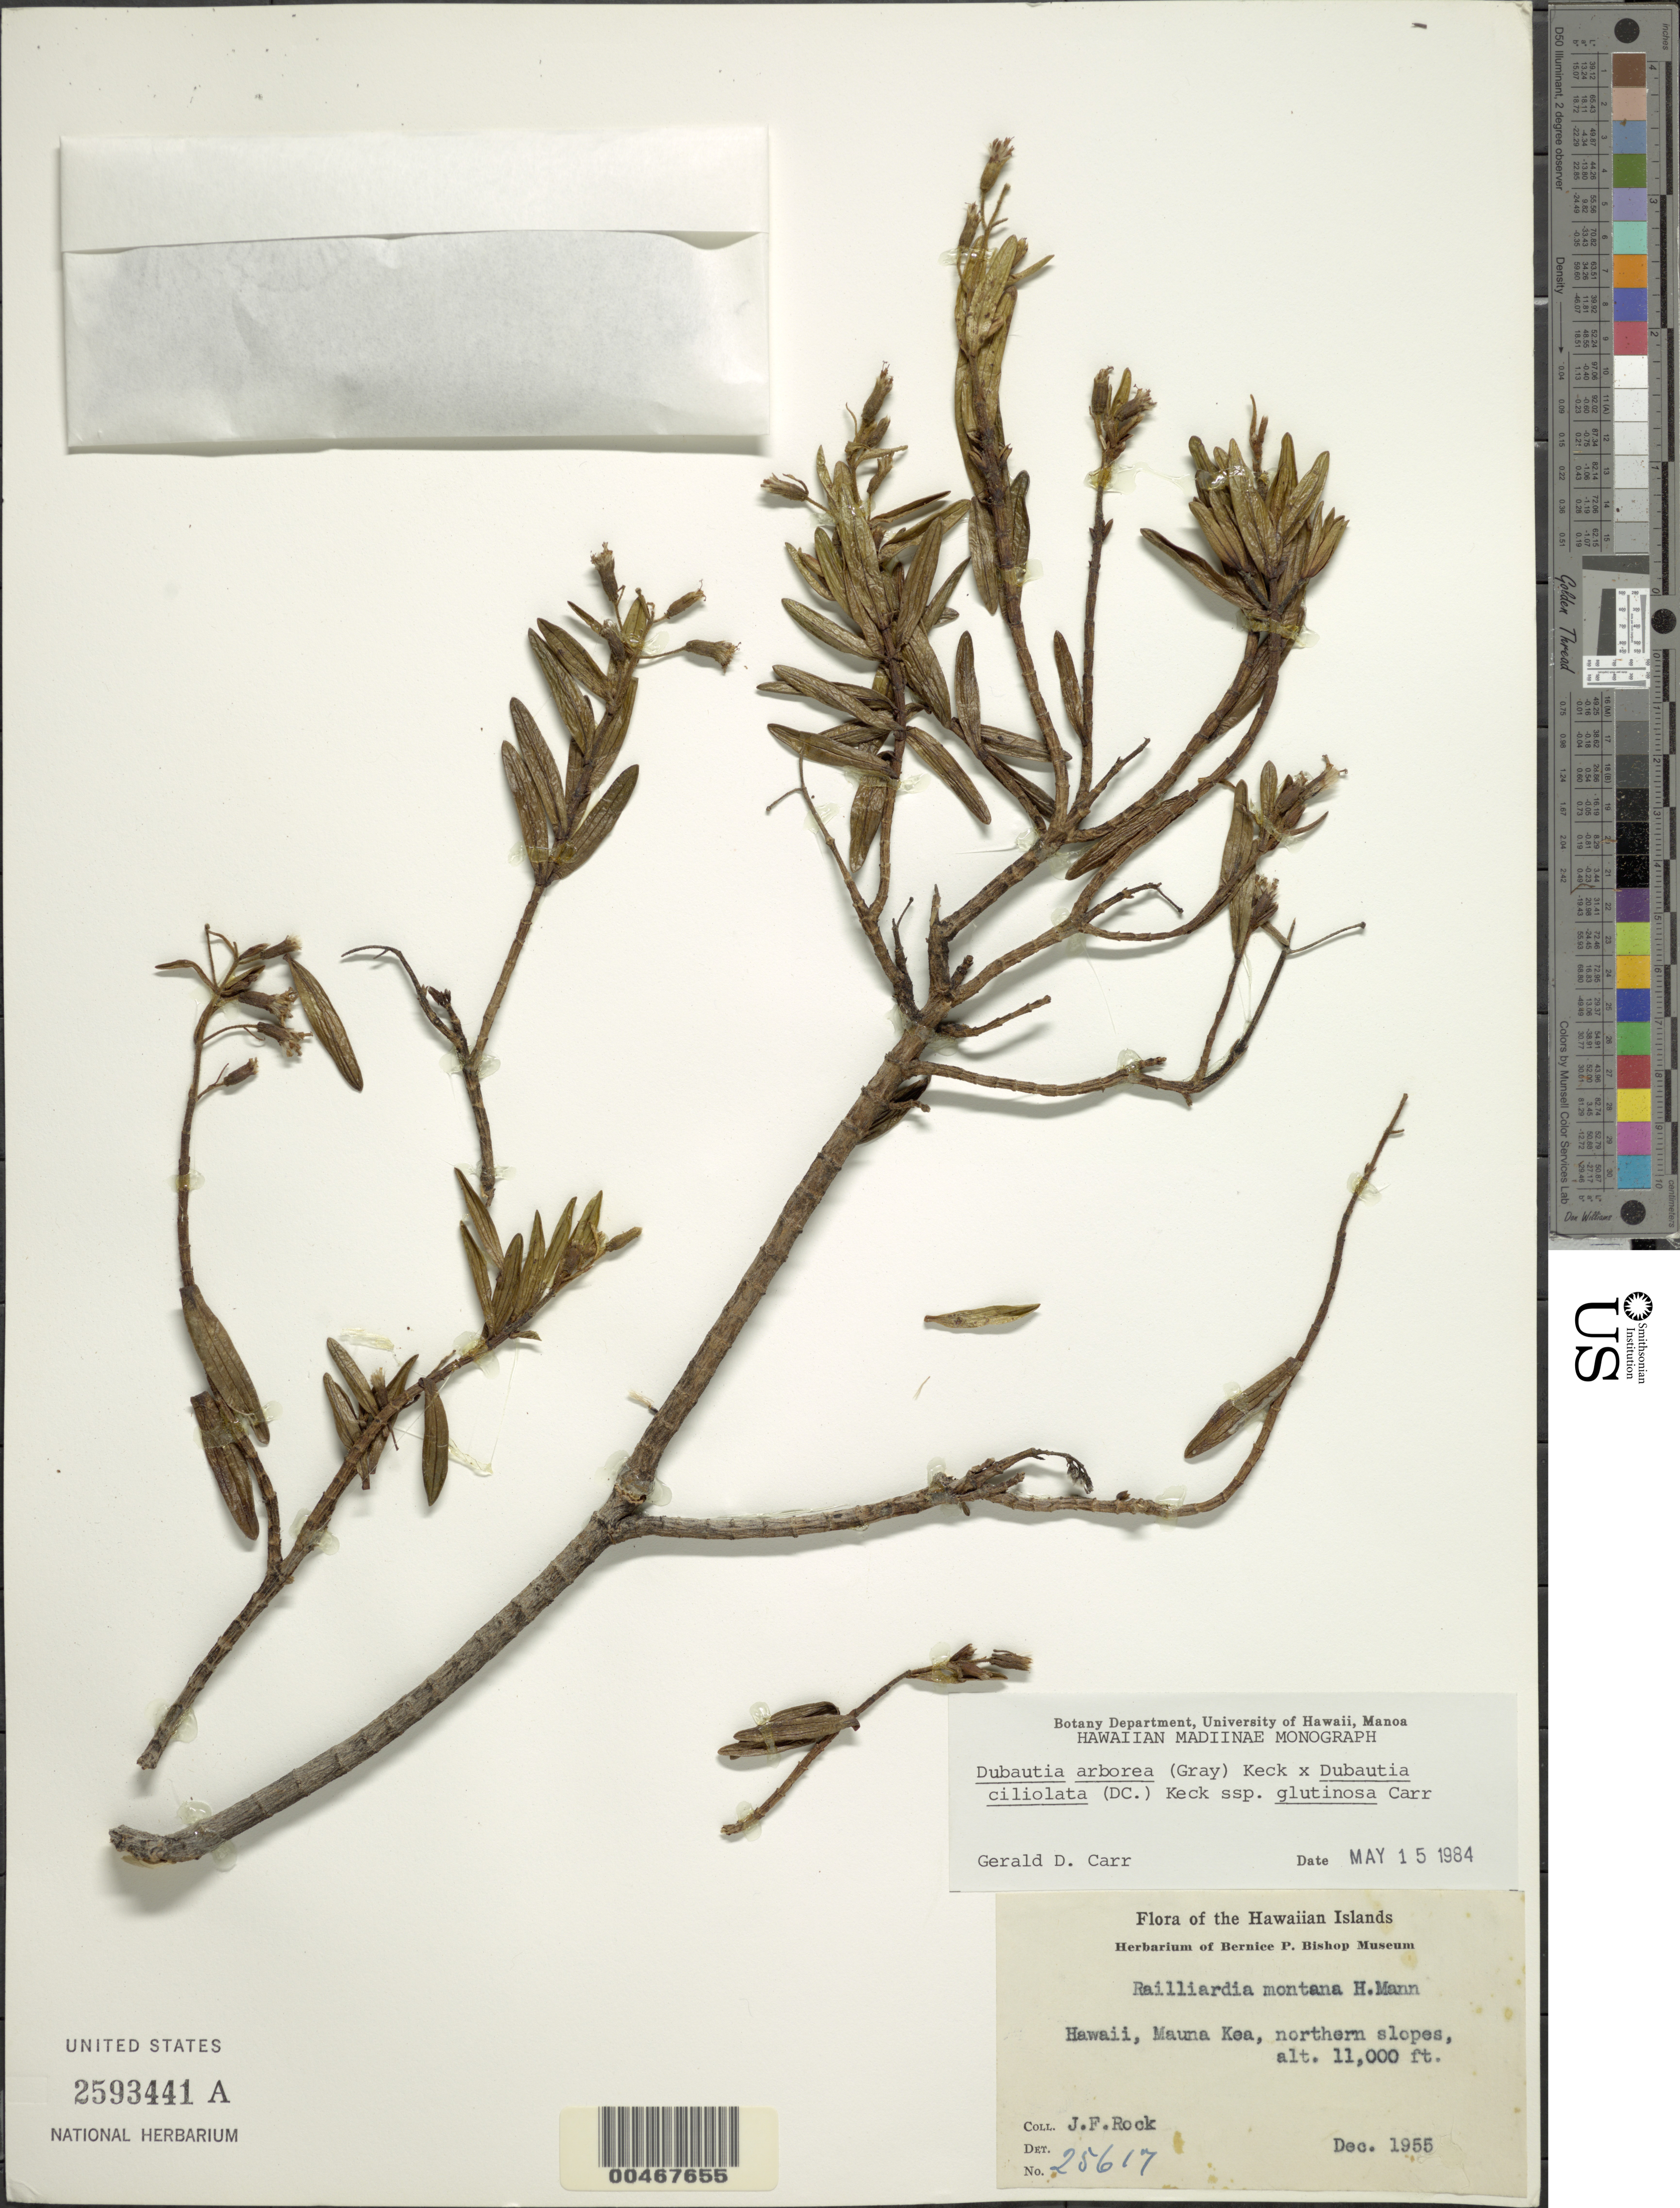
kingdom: Plantae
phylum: Tracheophyta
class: Magnoliopsida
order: Asterales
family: Asteraceae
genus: Dubautia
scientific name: Dubautia arborea x D. ciliolata var. glutinosa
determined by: Carr, G. D.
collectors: J. F. Rock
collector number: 25617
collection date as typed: Dec 1955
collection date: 1955-12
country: United States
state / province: Hawaii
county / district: Hawaii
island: Hawaii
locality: Mauna Kea, N slopes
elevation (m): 3353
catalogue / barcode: US 2593441A